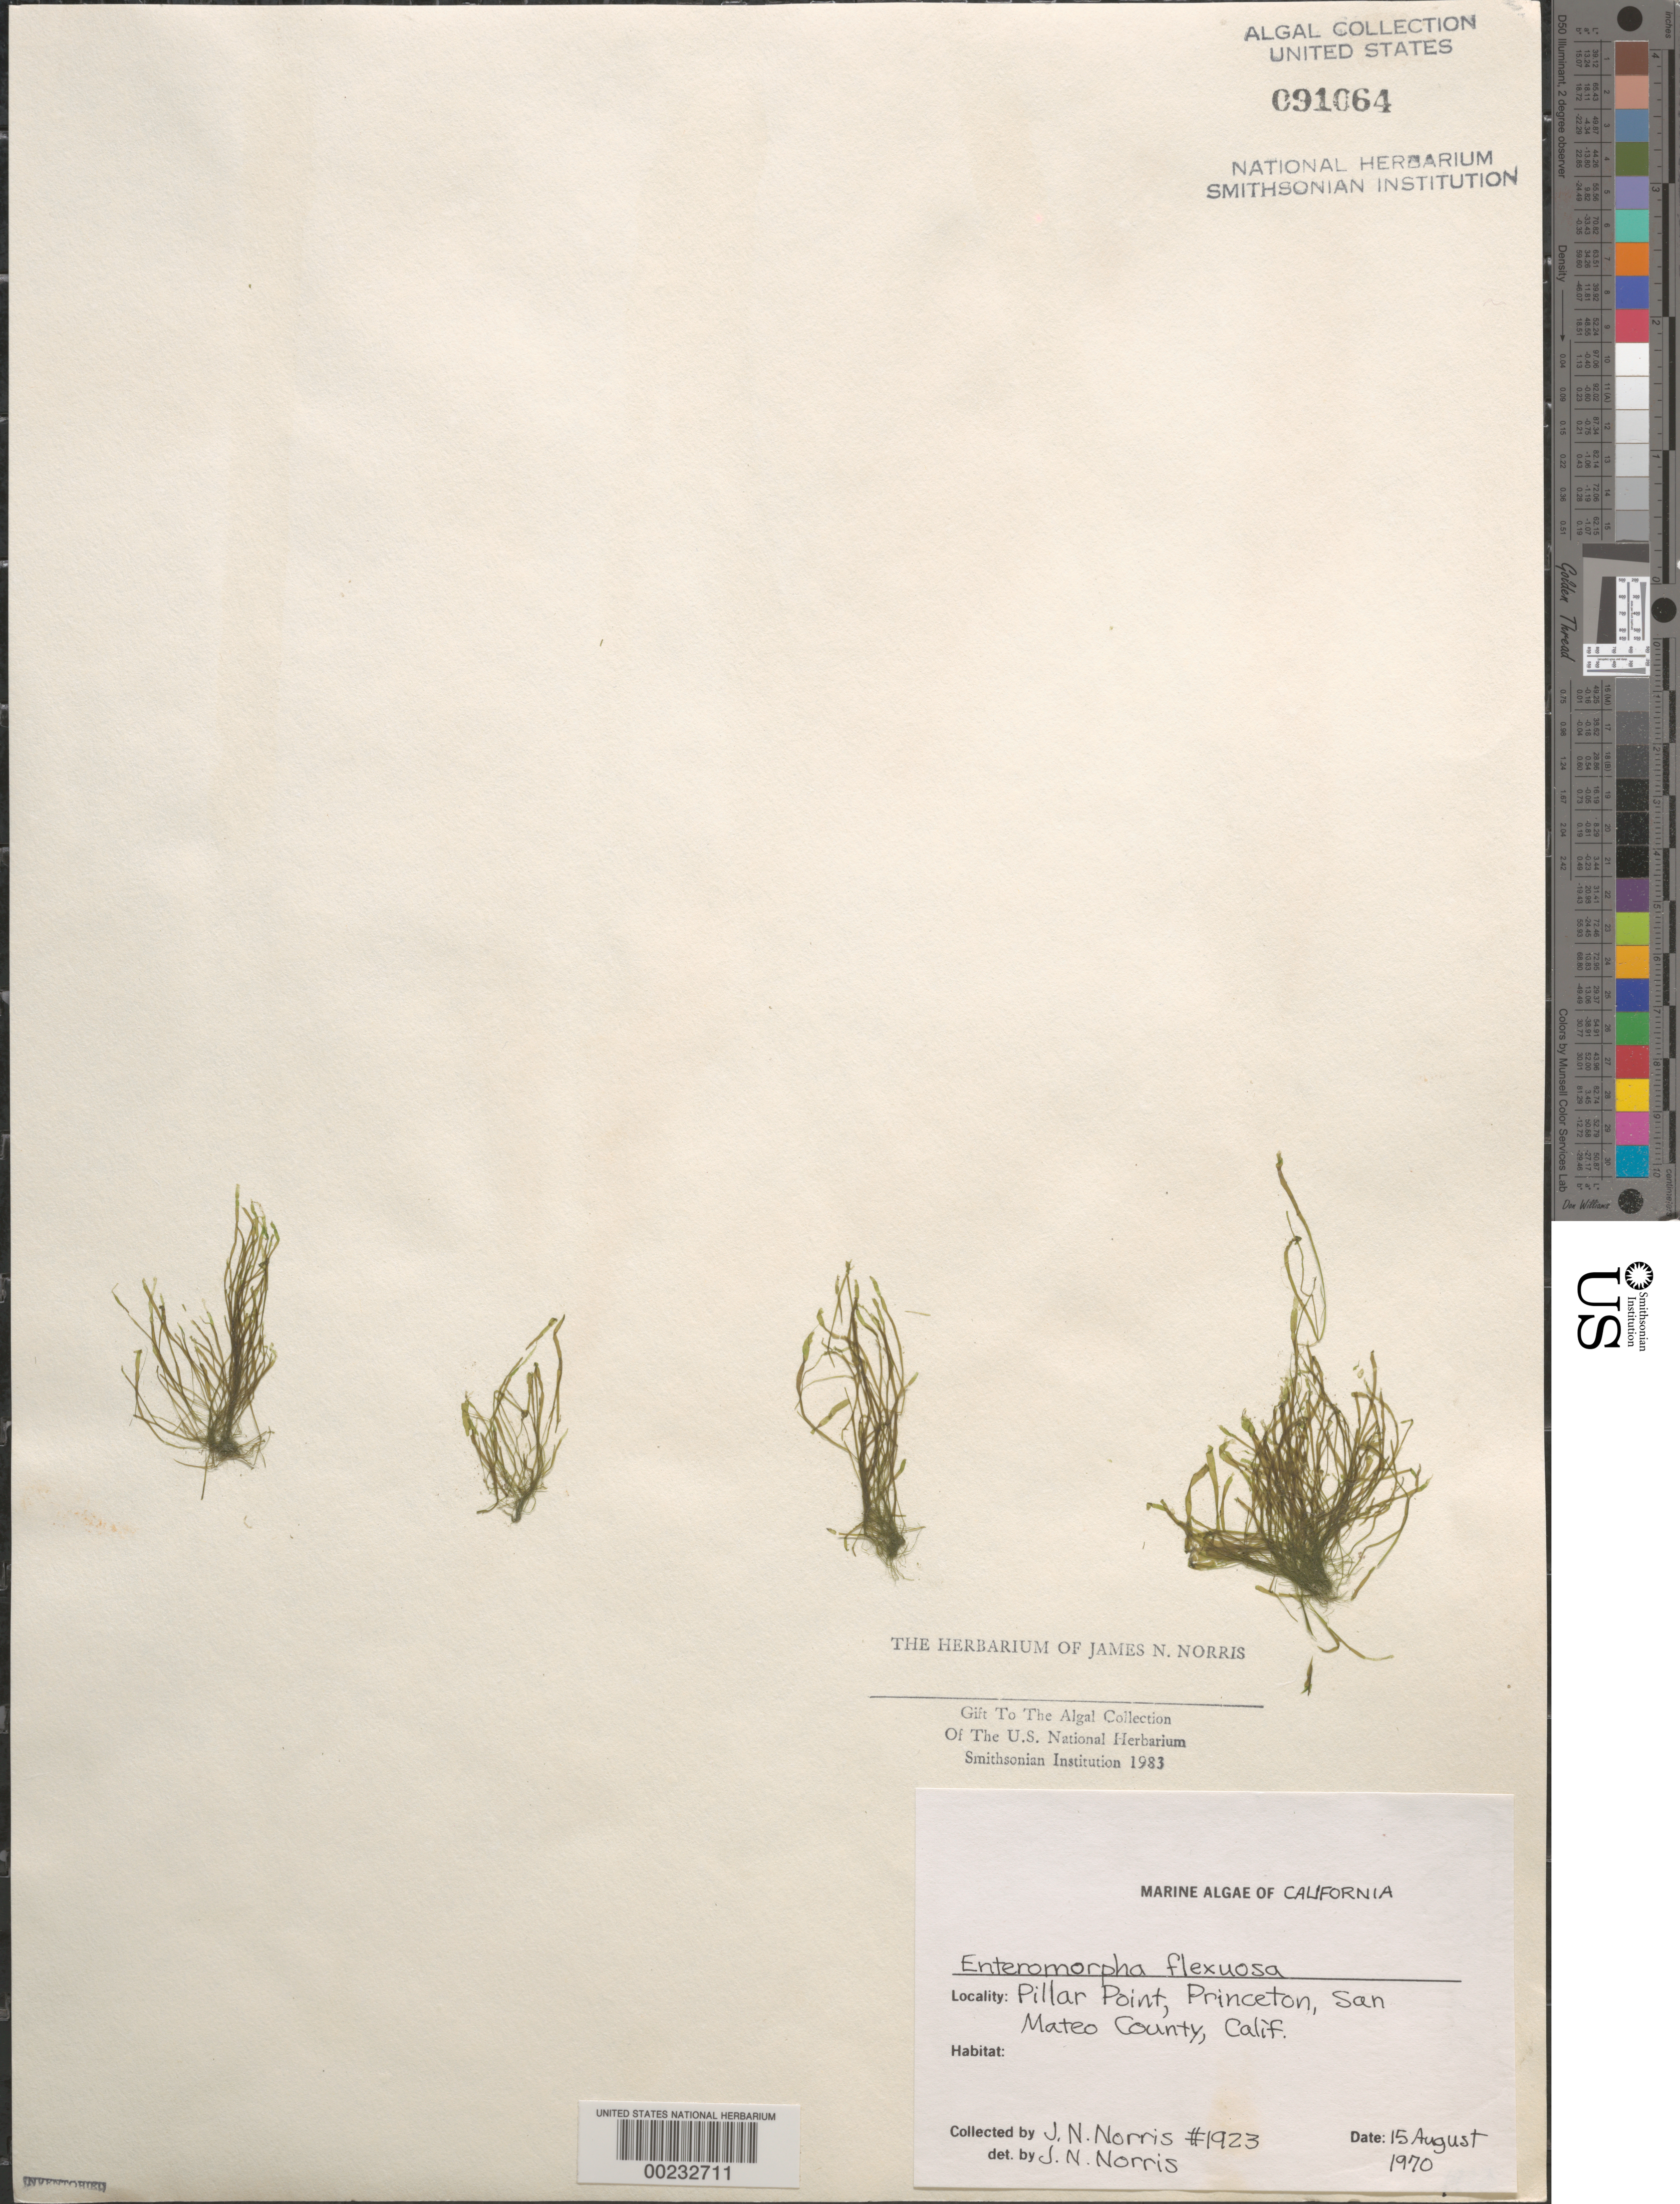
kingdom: Plantae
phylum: Chlorophyta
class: Ulvophyceae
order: Ulvales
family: Ulvaceae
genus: Ulva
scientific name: Ulva flexuosa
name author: Wulfen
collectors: J. N. Norris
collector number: JN-1923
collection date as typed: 15 Aug 1970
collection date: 1970-08-15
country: United States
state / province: California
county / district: San Mateo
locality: Pillar Point, Princeton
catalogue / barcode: US 91064